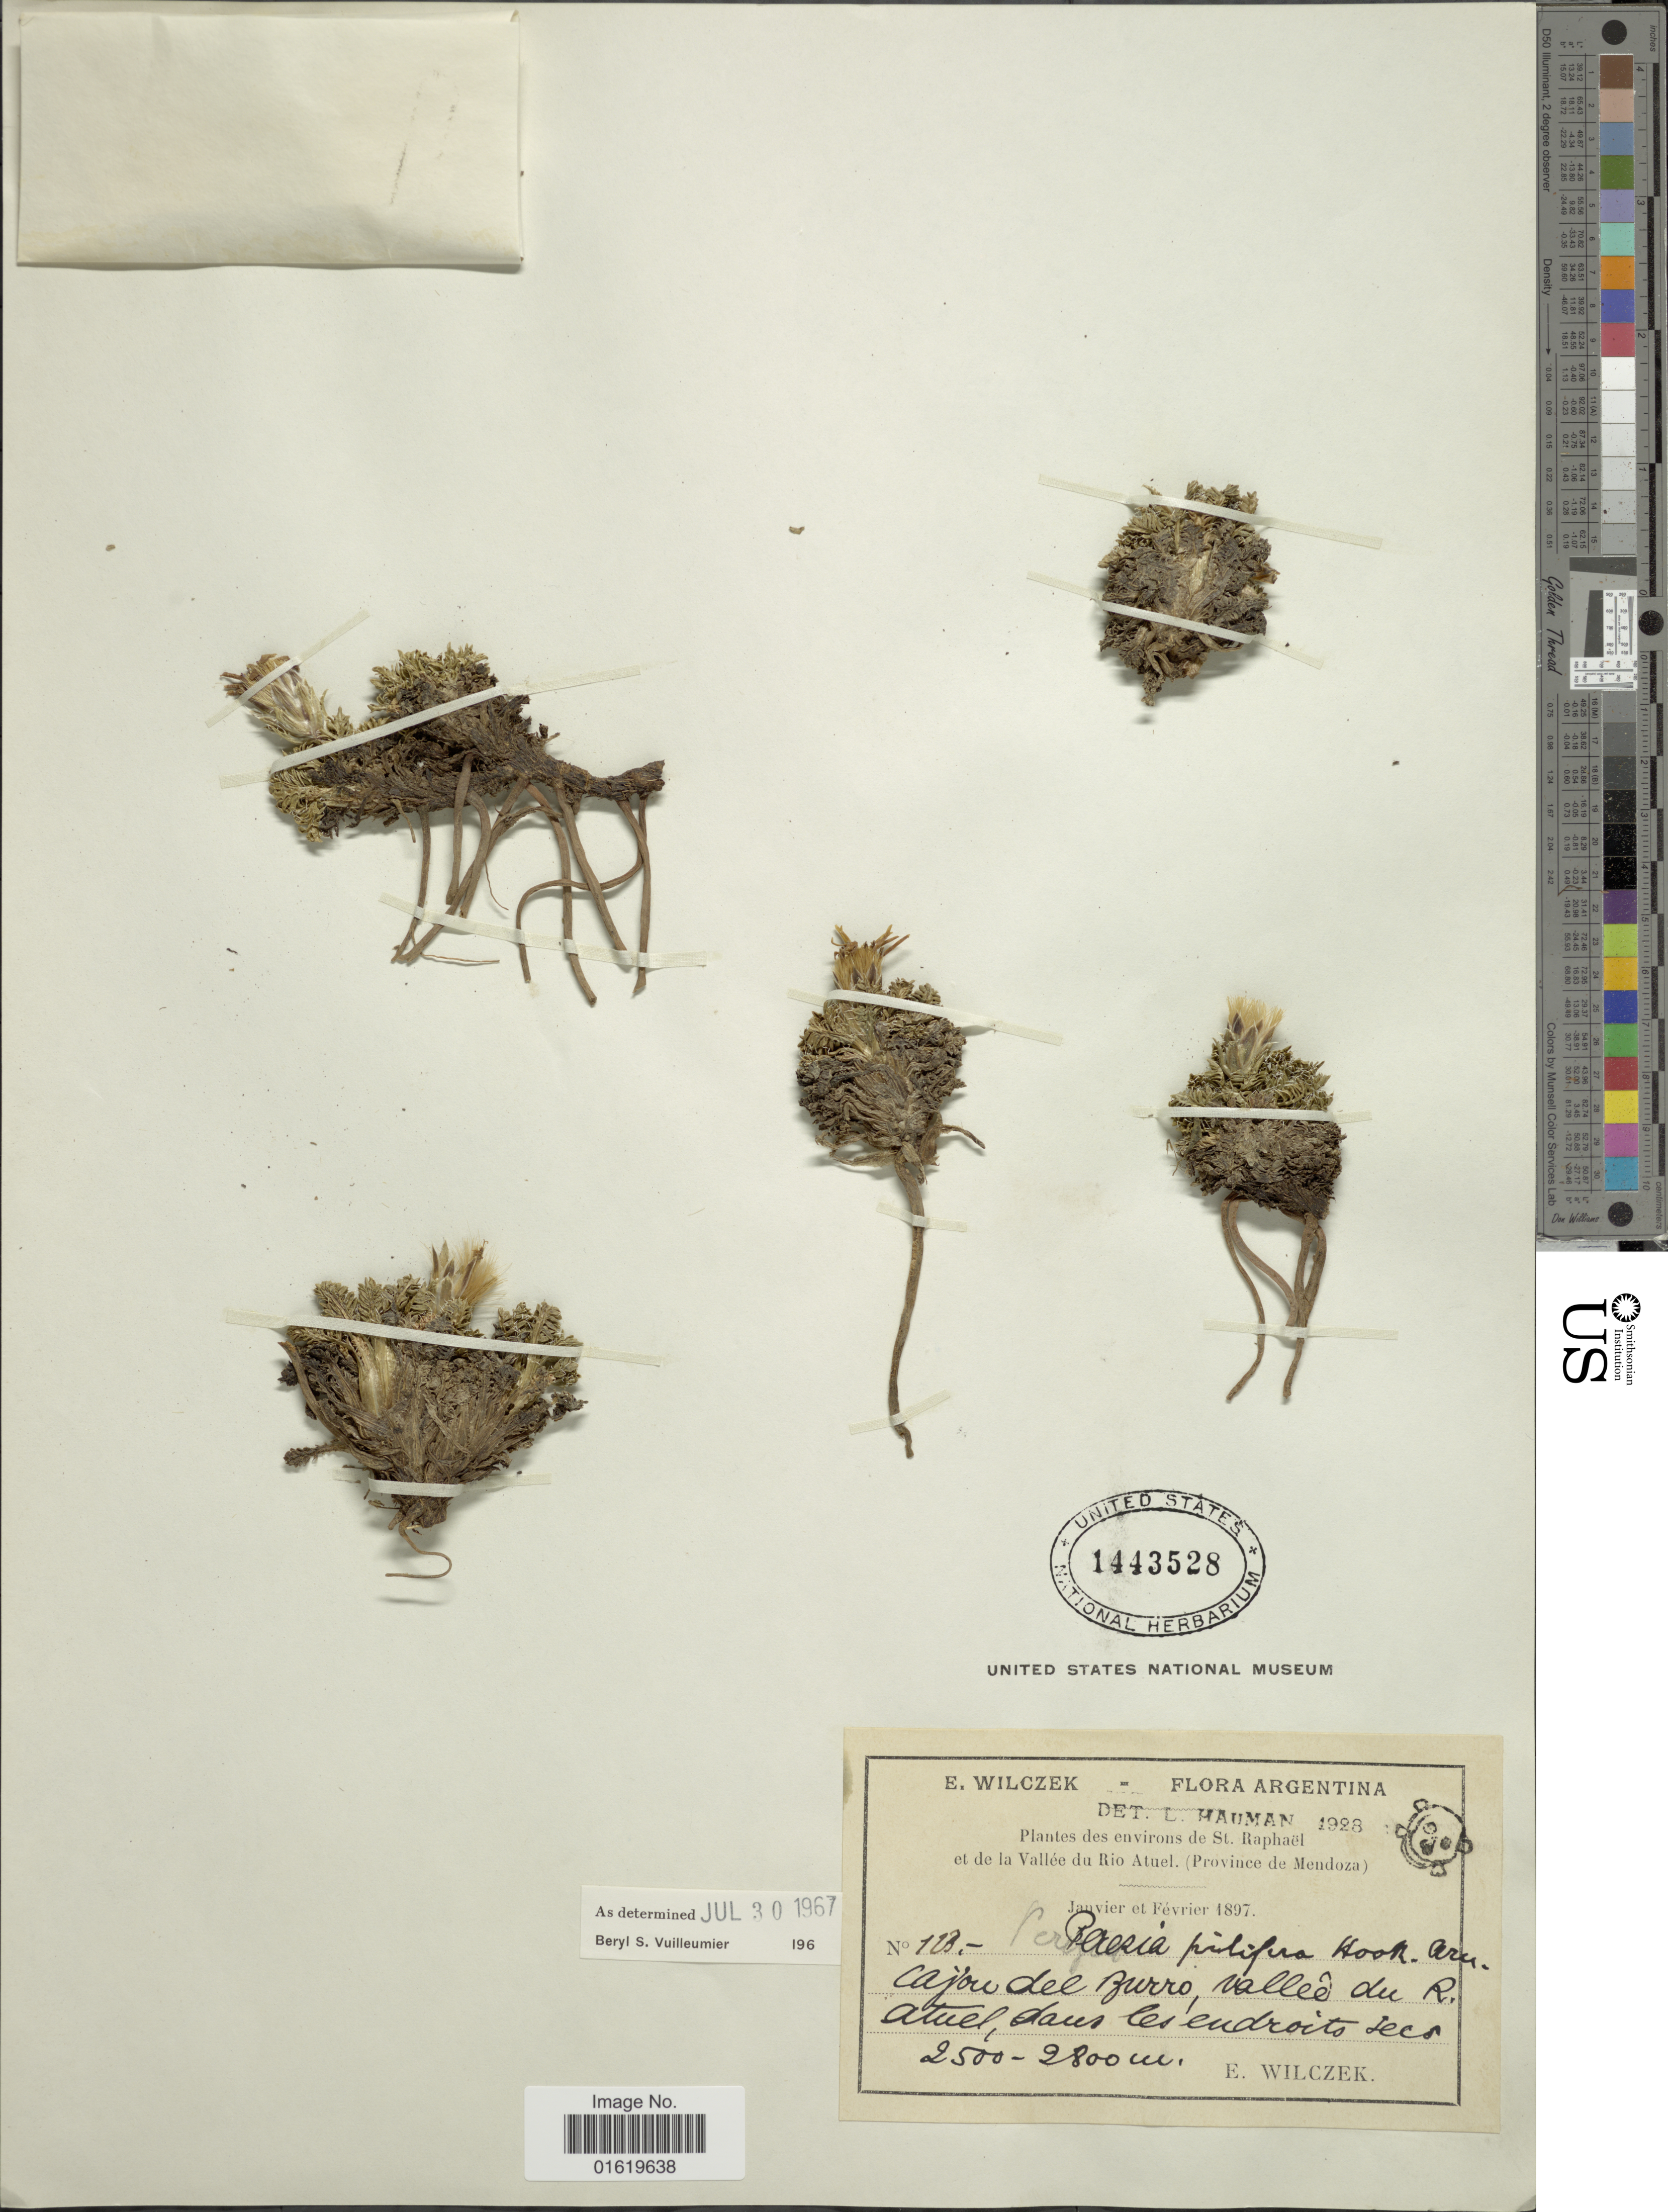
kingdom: Plantae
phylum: Tracheophyta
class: Magnoliopsida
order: Asterales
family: Asteraceae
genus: Perezia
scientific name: Perezia pilifera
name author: (D. Don) Hook. & Arn.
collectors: E. Wilczek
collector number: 123*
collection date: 1897-01/1897-02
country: Argentina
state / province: Mendoza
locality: Environs de St. Raphaël et de la Vallée du Rio Atuel. (Province de Mendoza). Cajon del Burro, vallee du R. Atuel.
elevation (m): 2500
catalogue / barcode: US 1443528